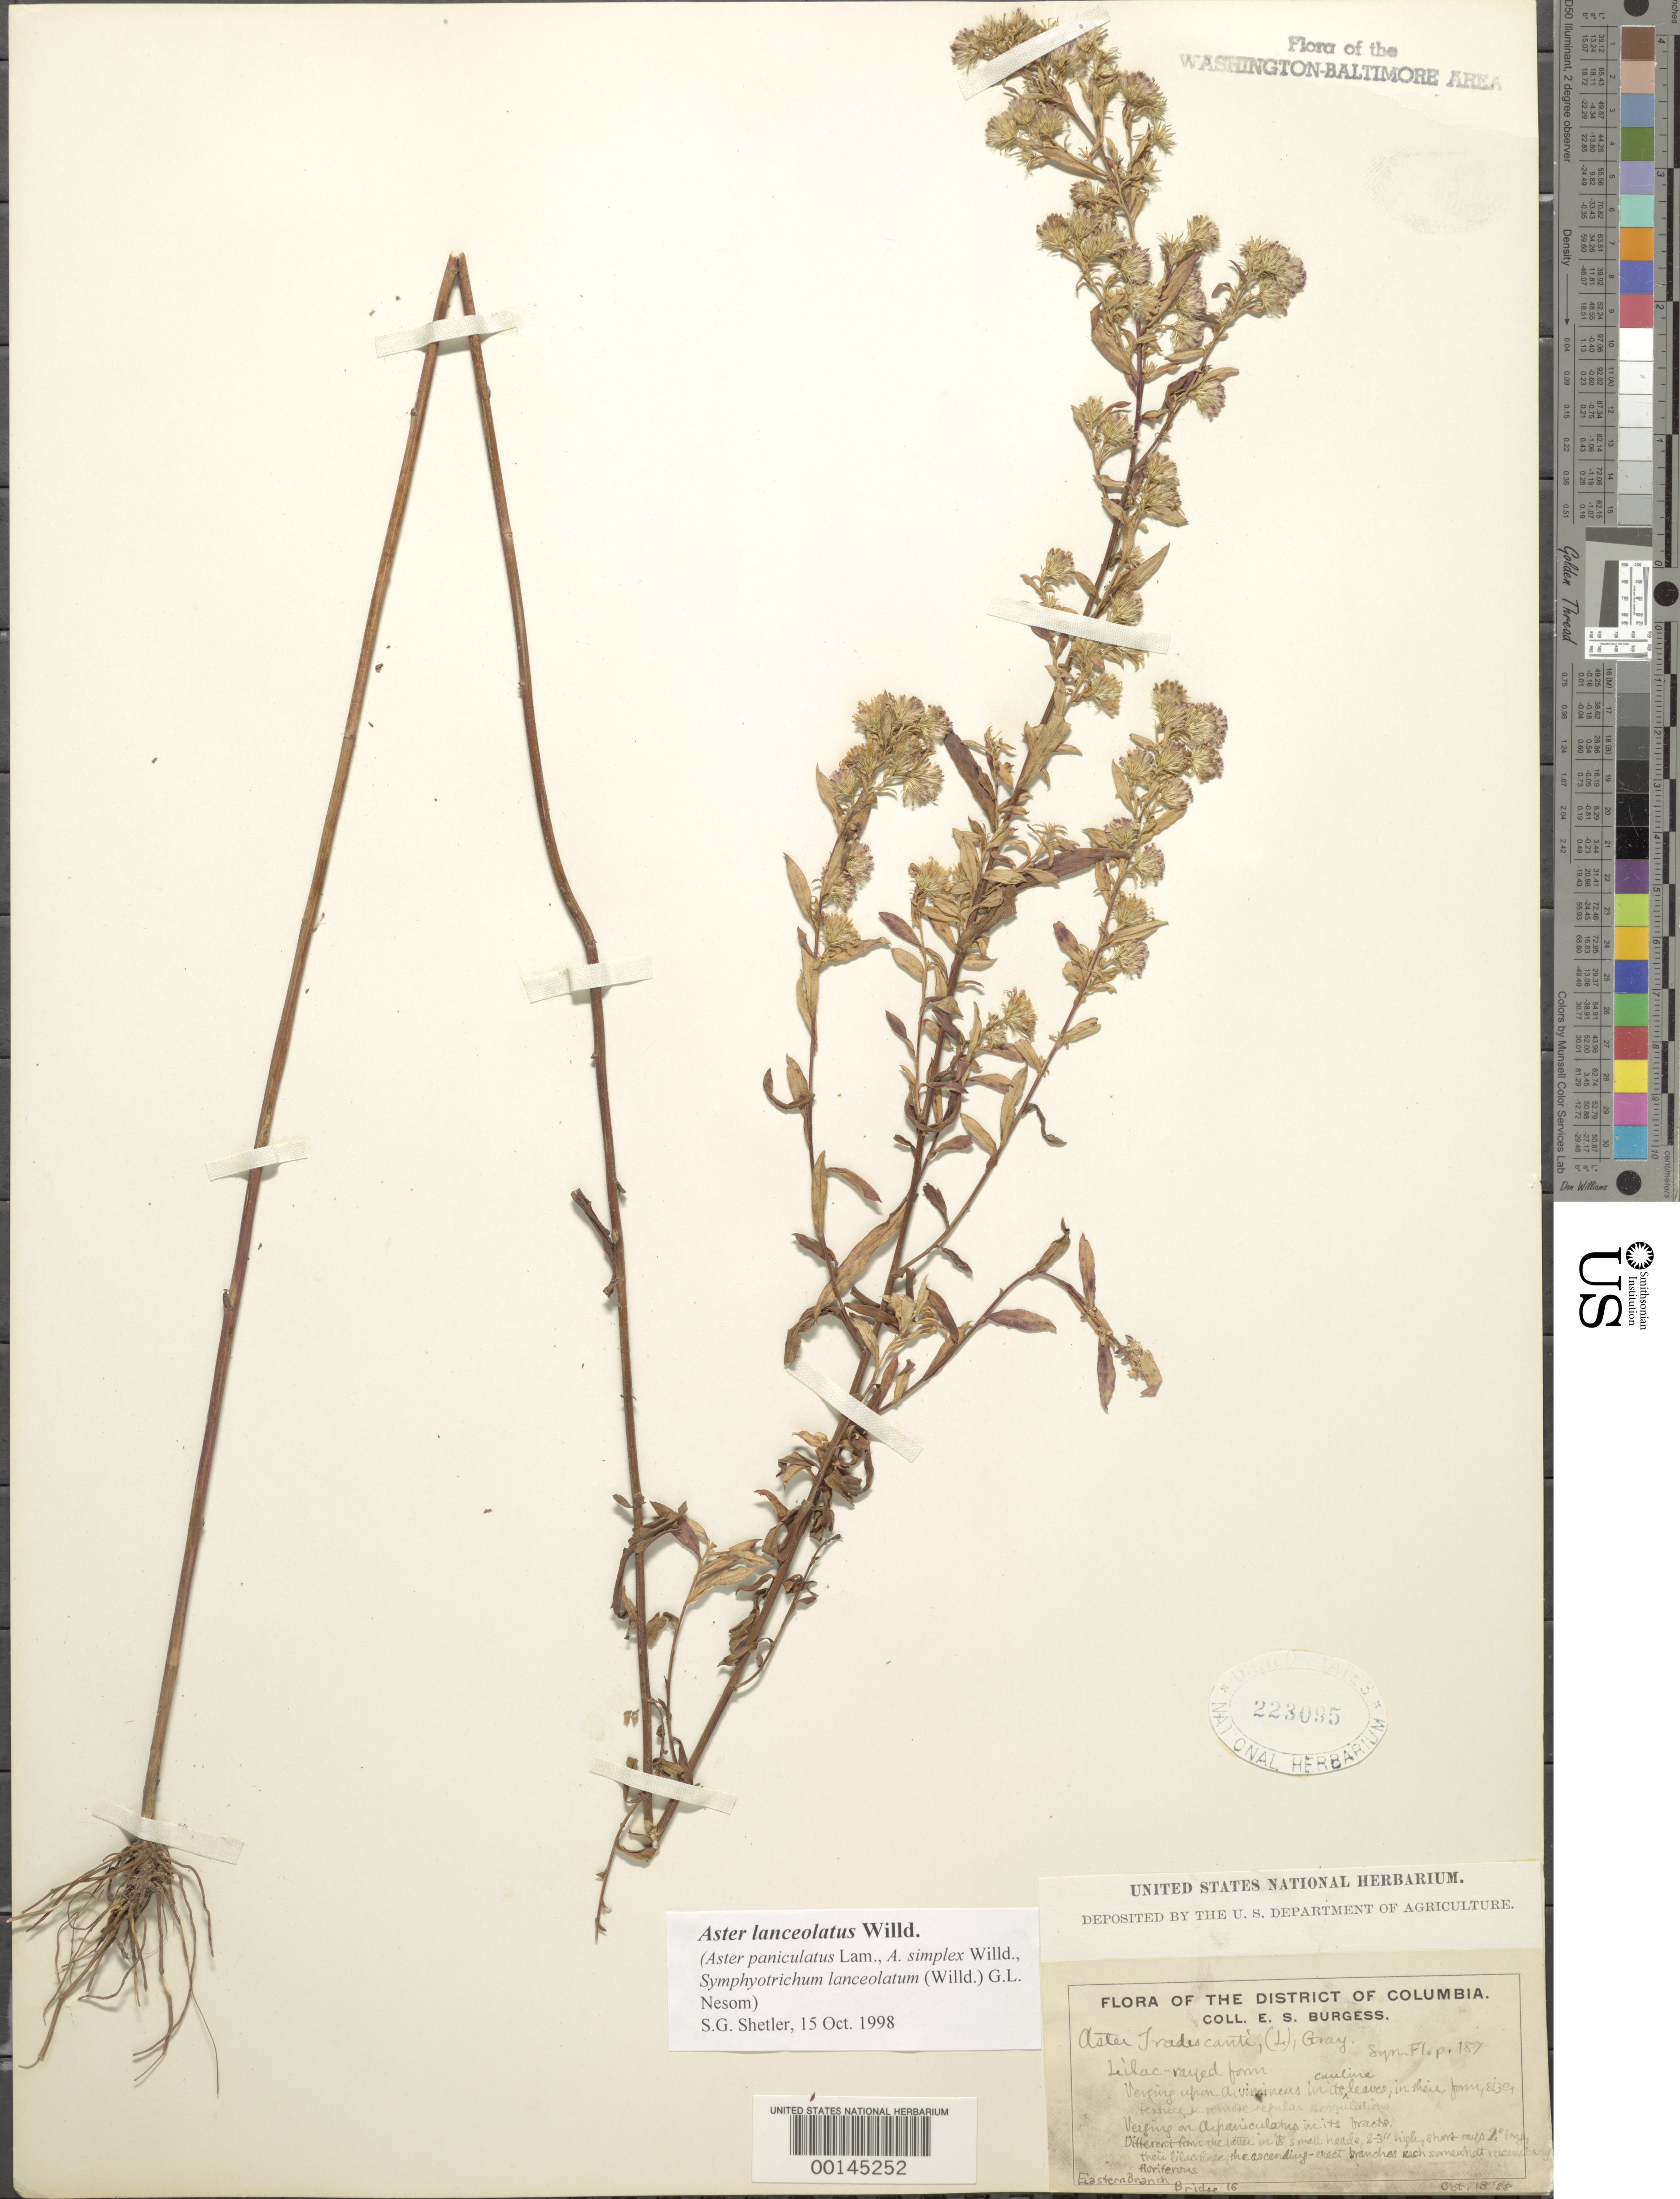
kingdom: Plantae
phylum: Tracheophyta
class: Magnoliopsida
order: Asterales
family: Asteraceae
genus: Symphyotrichum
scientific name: Symphyotrichum lanceolatum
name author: (Willd.) G.L. Nesom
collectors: E. Burgess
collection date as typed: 13 Oct 1888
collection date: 1888-10-13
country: United States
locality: Eastern Branch Bridge 16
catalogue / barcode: US 223095